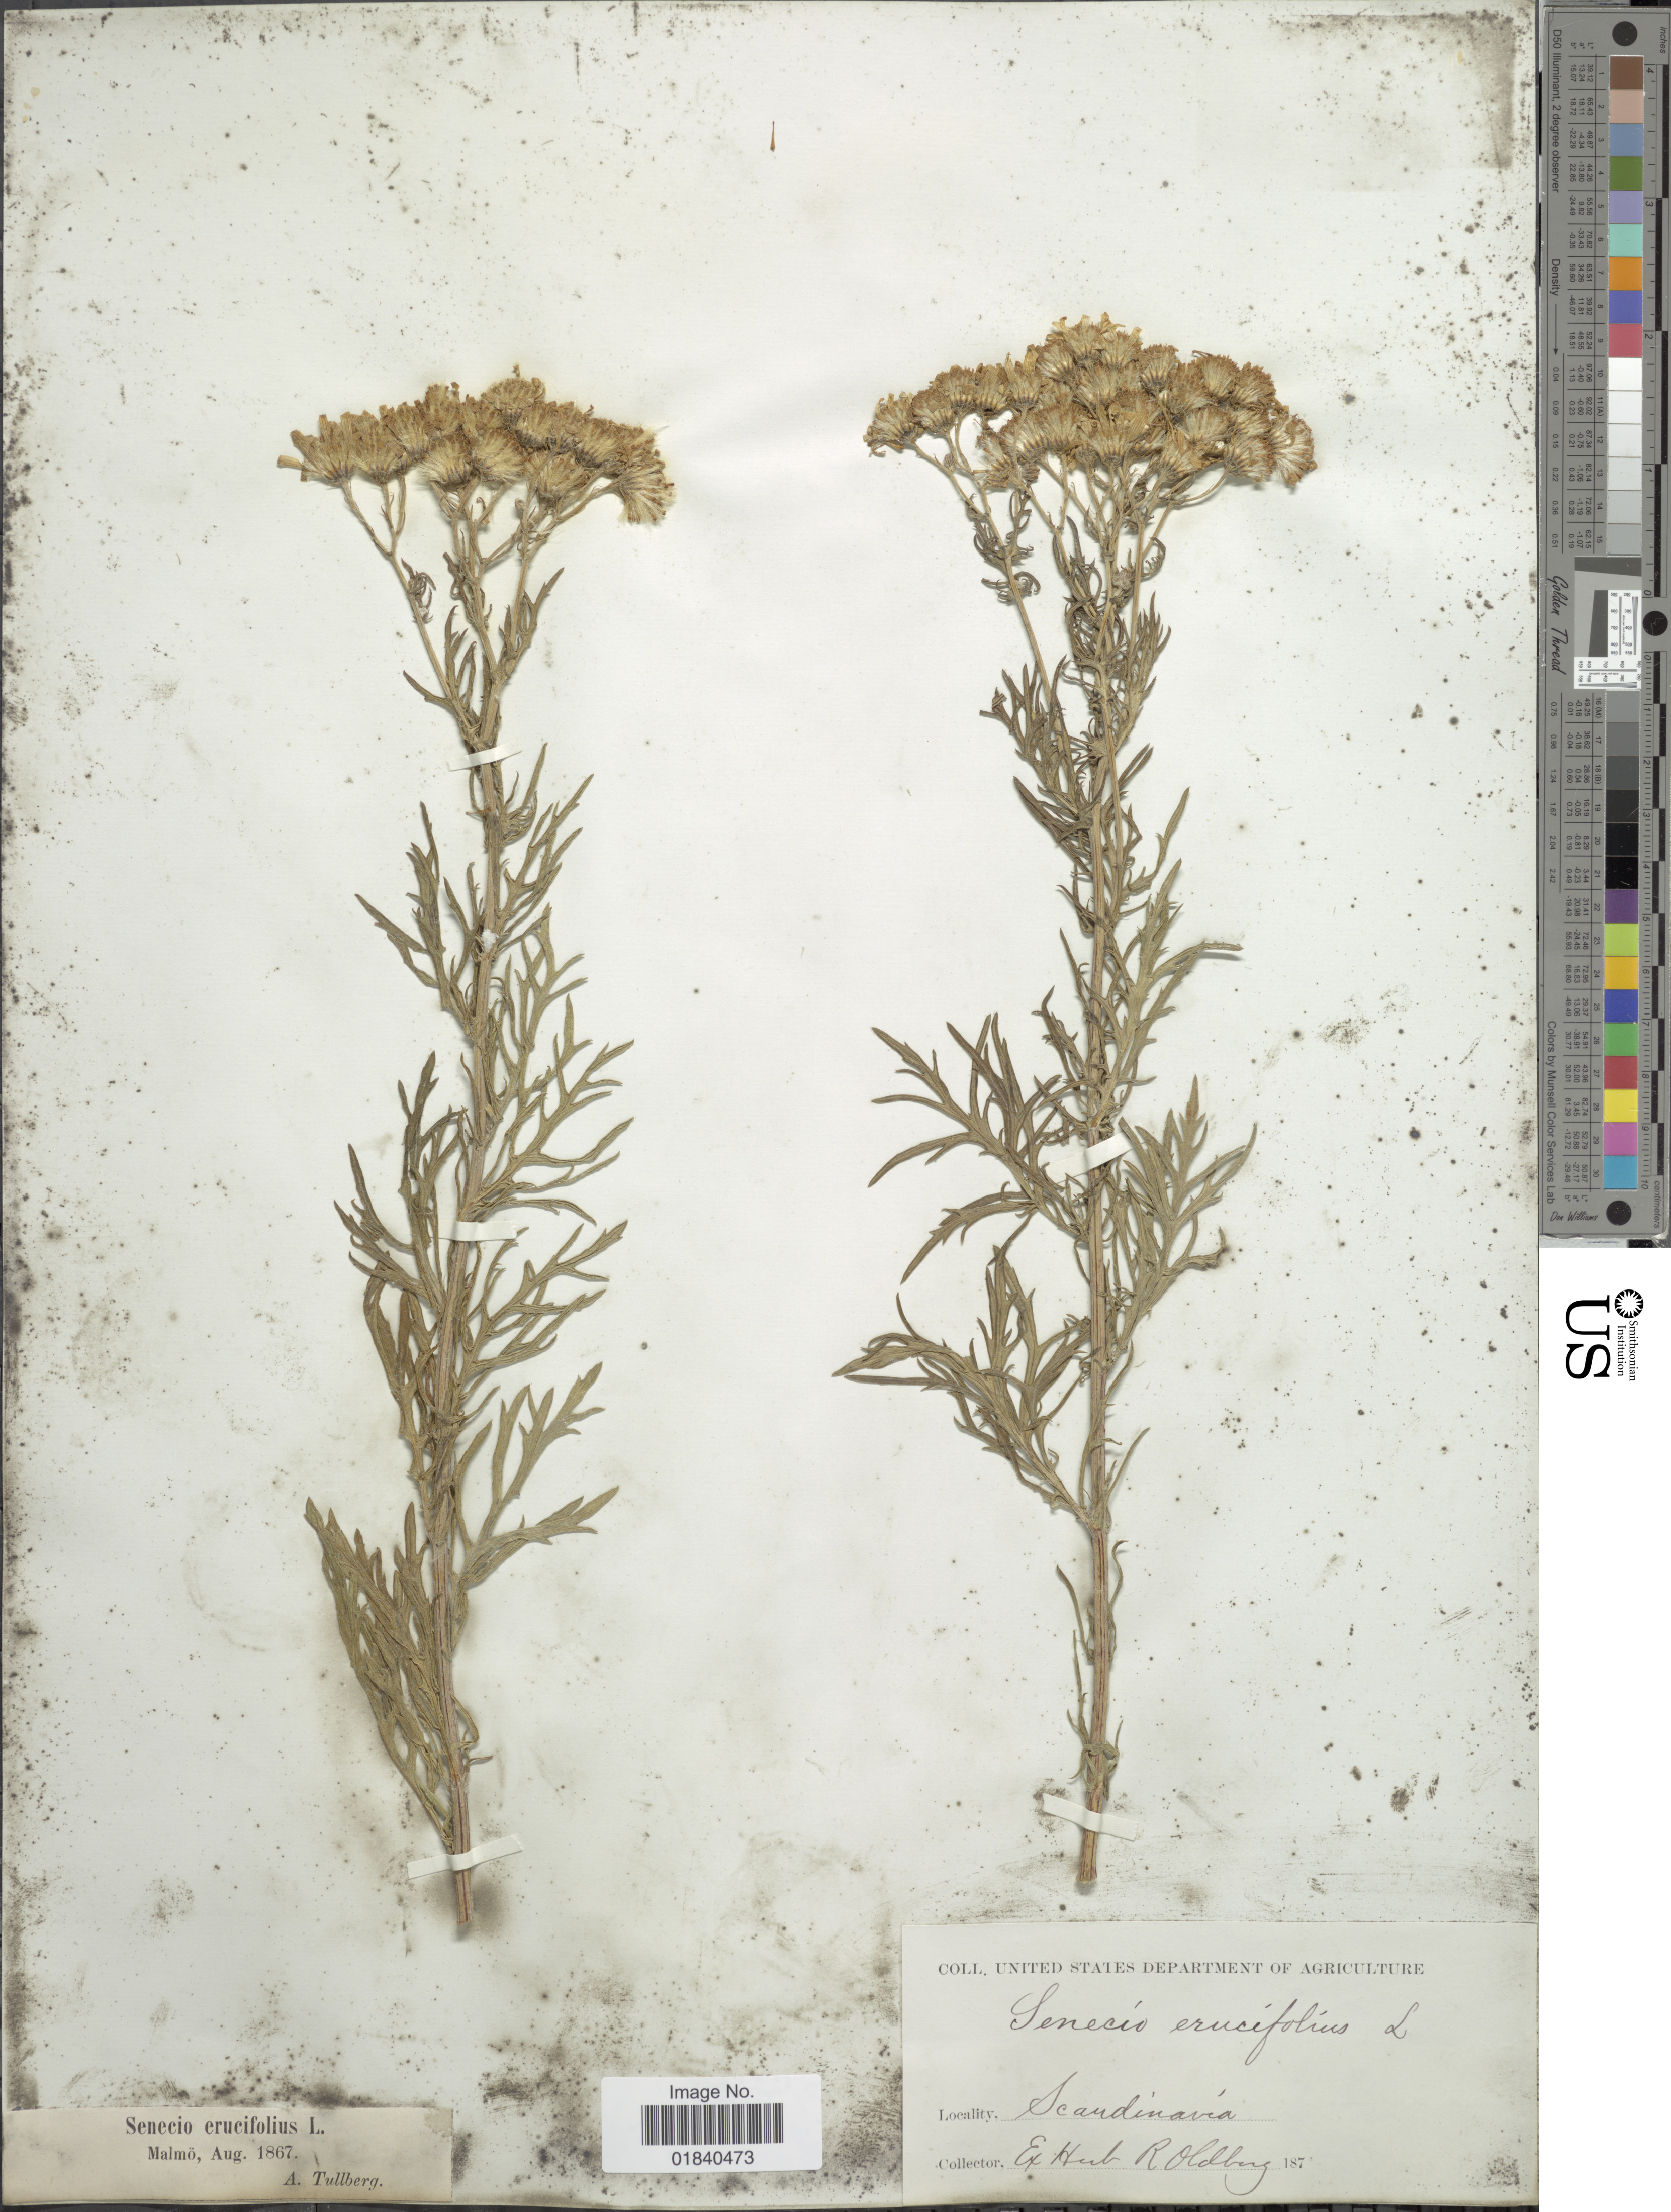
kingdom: Plantae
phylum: Tracheophyta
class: Magnoliopsida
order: Asterales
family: Asteraceae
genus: Jacobaea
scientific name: Jacobaea erucifolia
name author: (L.) G. Gaertn. et al.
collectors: P. Tullberg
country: Sweden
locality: Scandanavía, Malmo